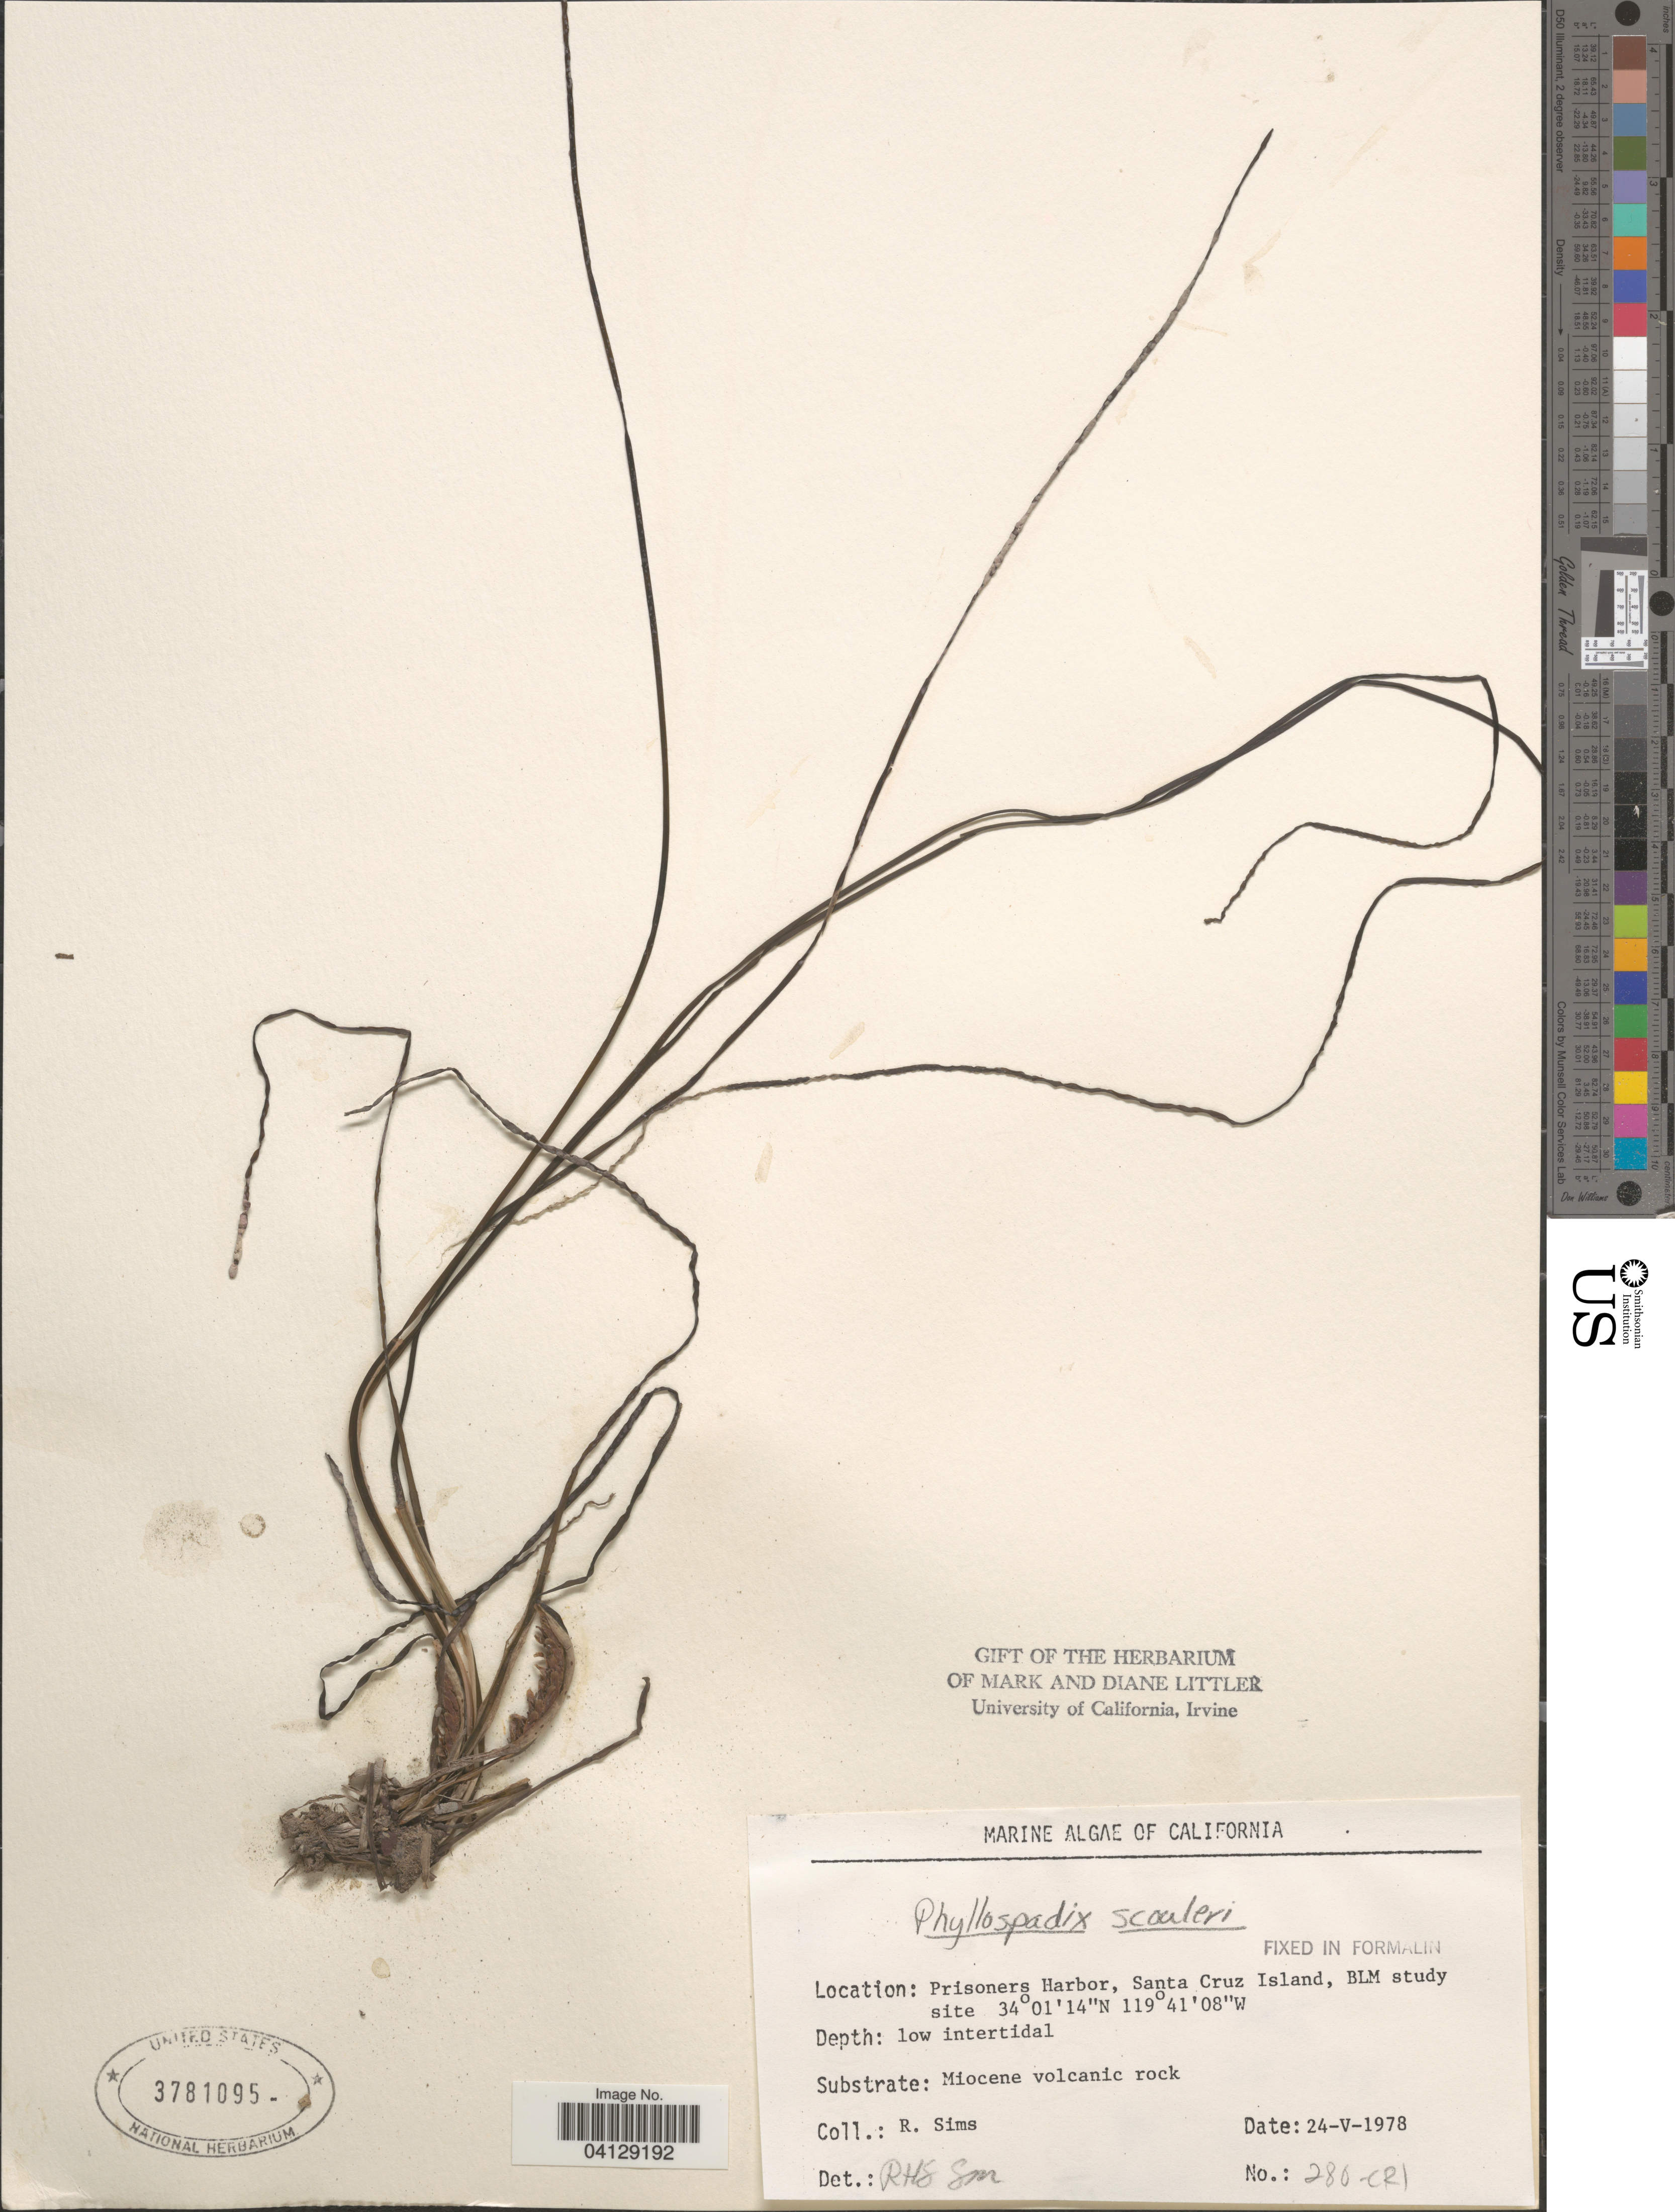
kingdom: Plantae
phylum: Tracheophyta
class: Liliopsida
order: Alismatales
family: Zosteraceae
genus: Phyllospadix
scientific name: Phyllospadix scouleri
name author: Hook.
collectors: R. Sims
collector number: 280-CRI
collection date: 1978-05-24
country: United States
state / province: California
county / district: Santa Barbara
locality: Prisoners Harbor, Santa Cruz Island, BLM study site.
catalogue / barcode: US 3781095